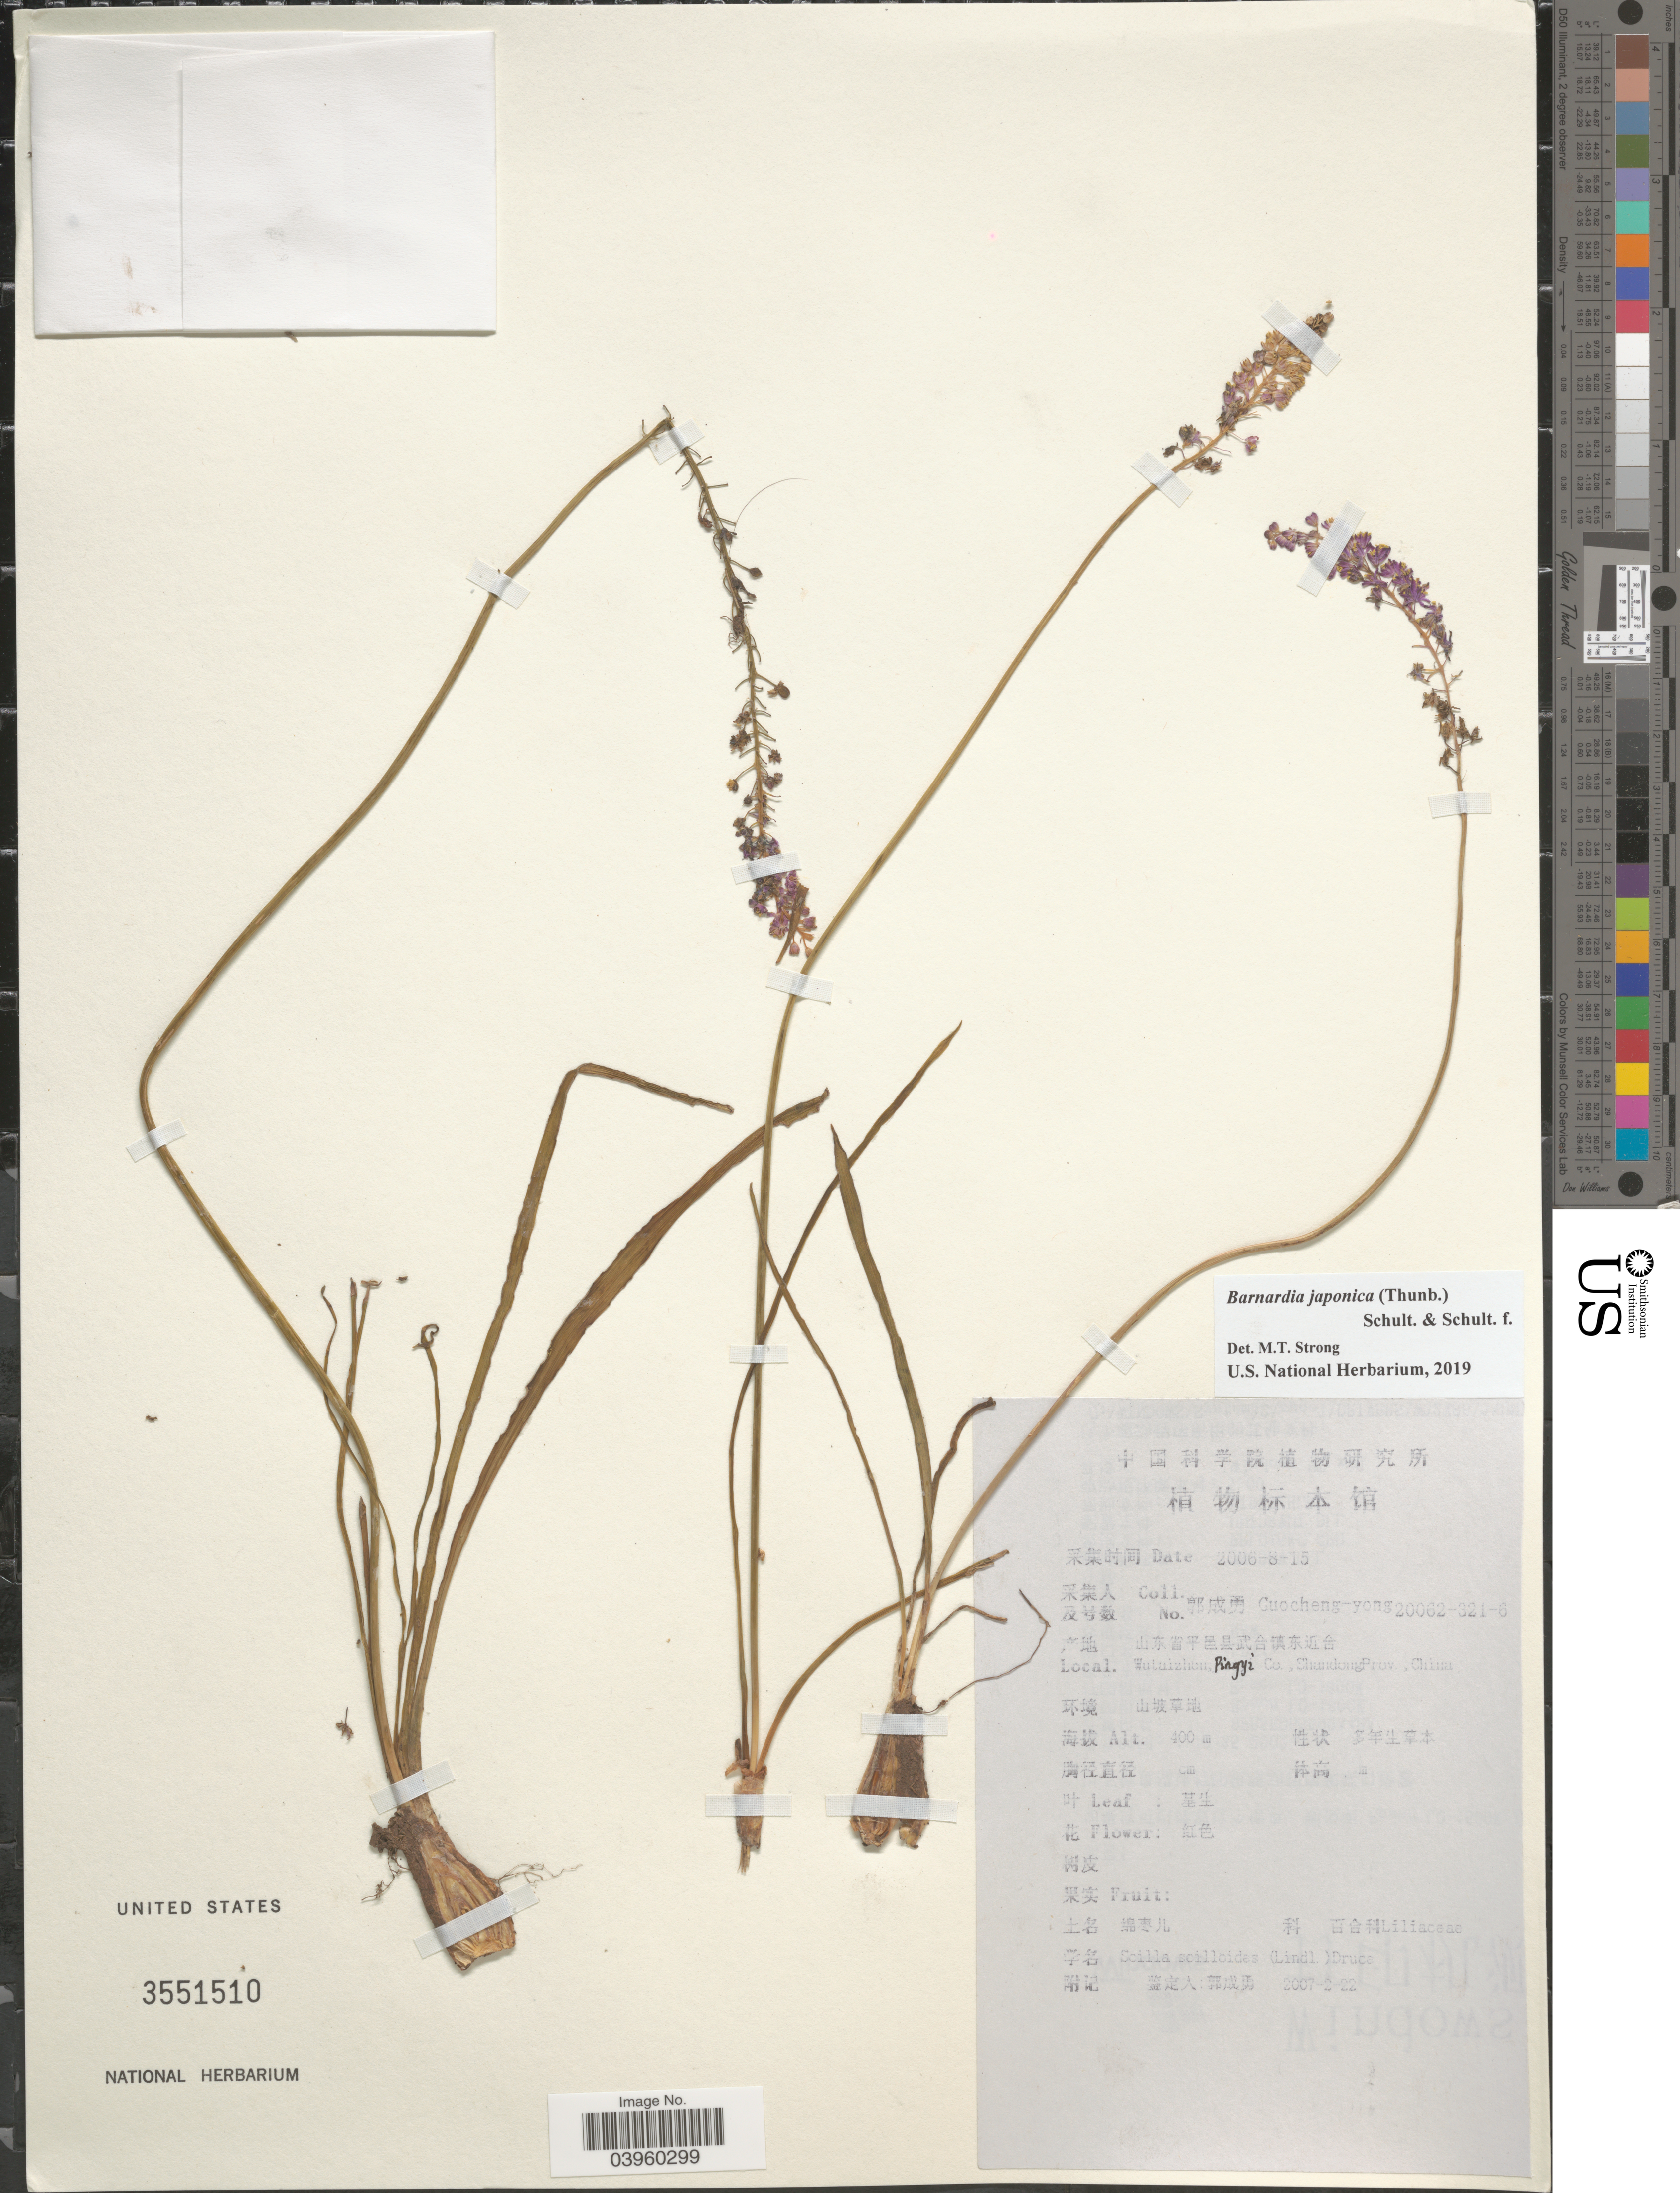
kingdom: Plantae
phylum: Tracheophyta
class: Liliopsida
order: Asparagales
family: Asparagaceae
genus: Barnardia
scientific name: Barnardia japonica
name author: (Thunb.) Schult. & Schult. f.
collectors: Guo cheng-yong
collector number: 20062-321-6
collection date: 2006-08-15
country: China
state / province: Shandong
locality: Wutaizhan, Pingyi Co.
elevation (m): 400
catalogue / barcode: US 3551510